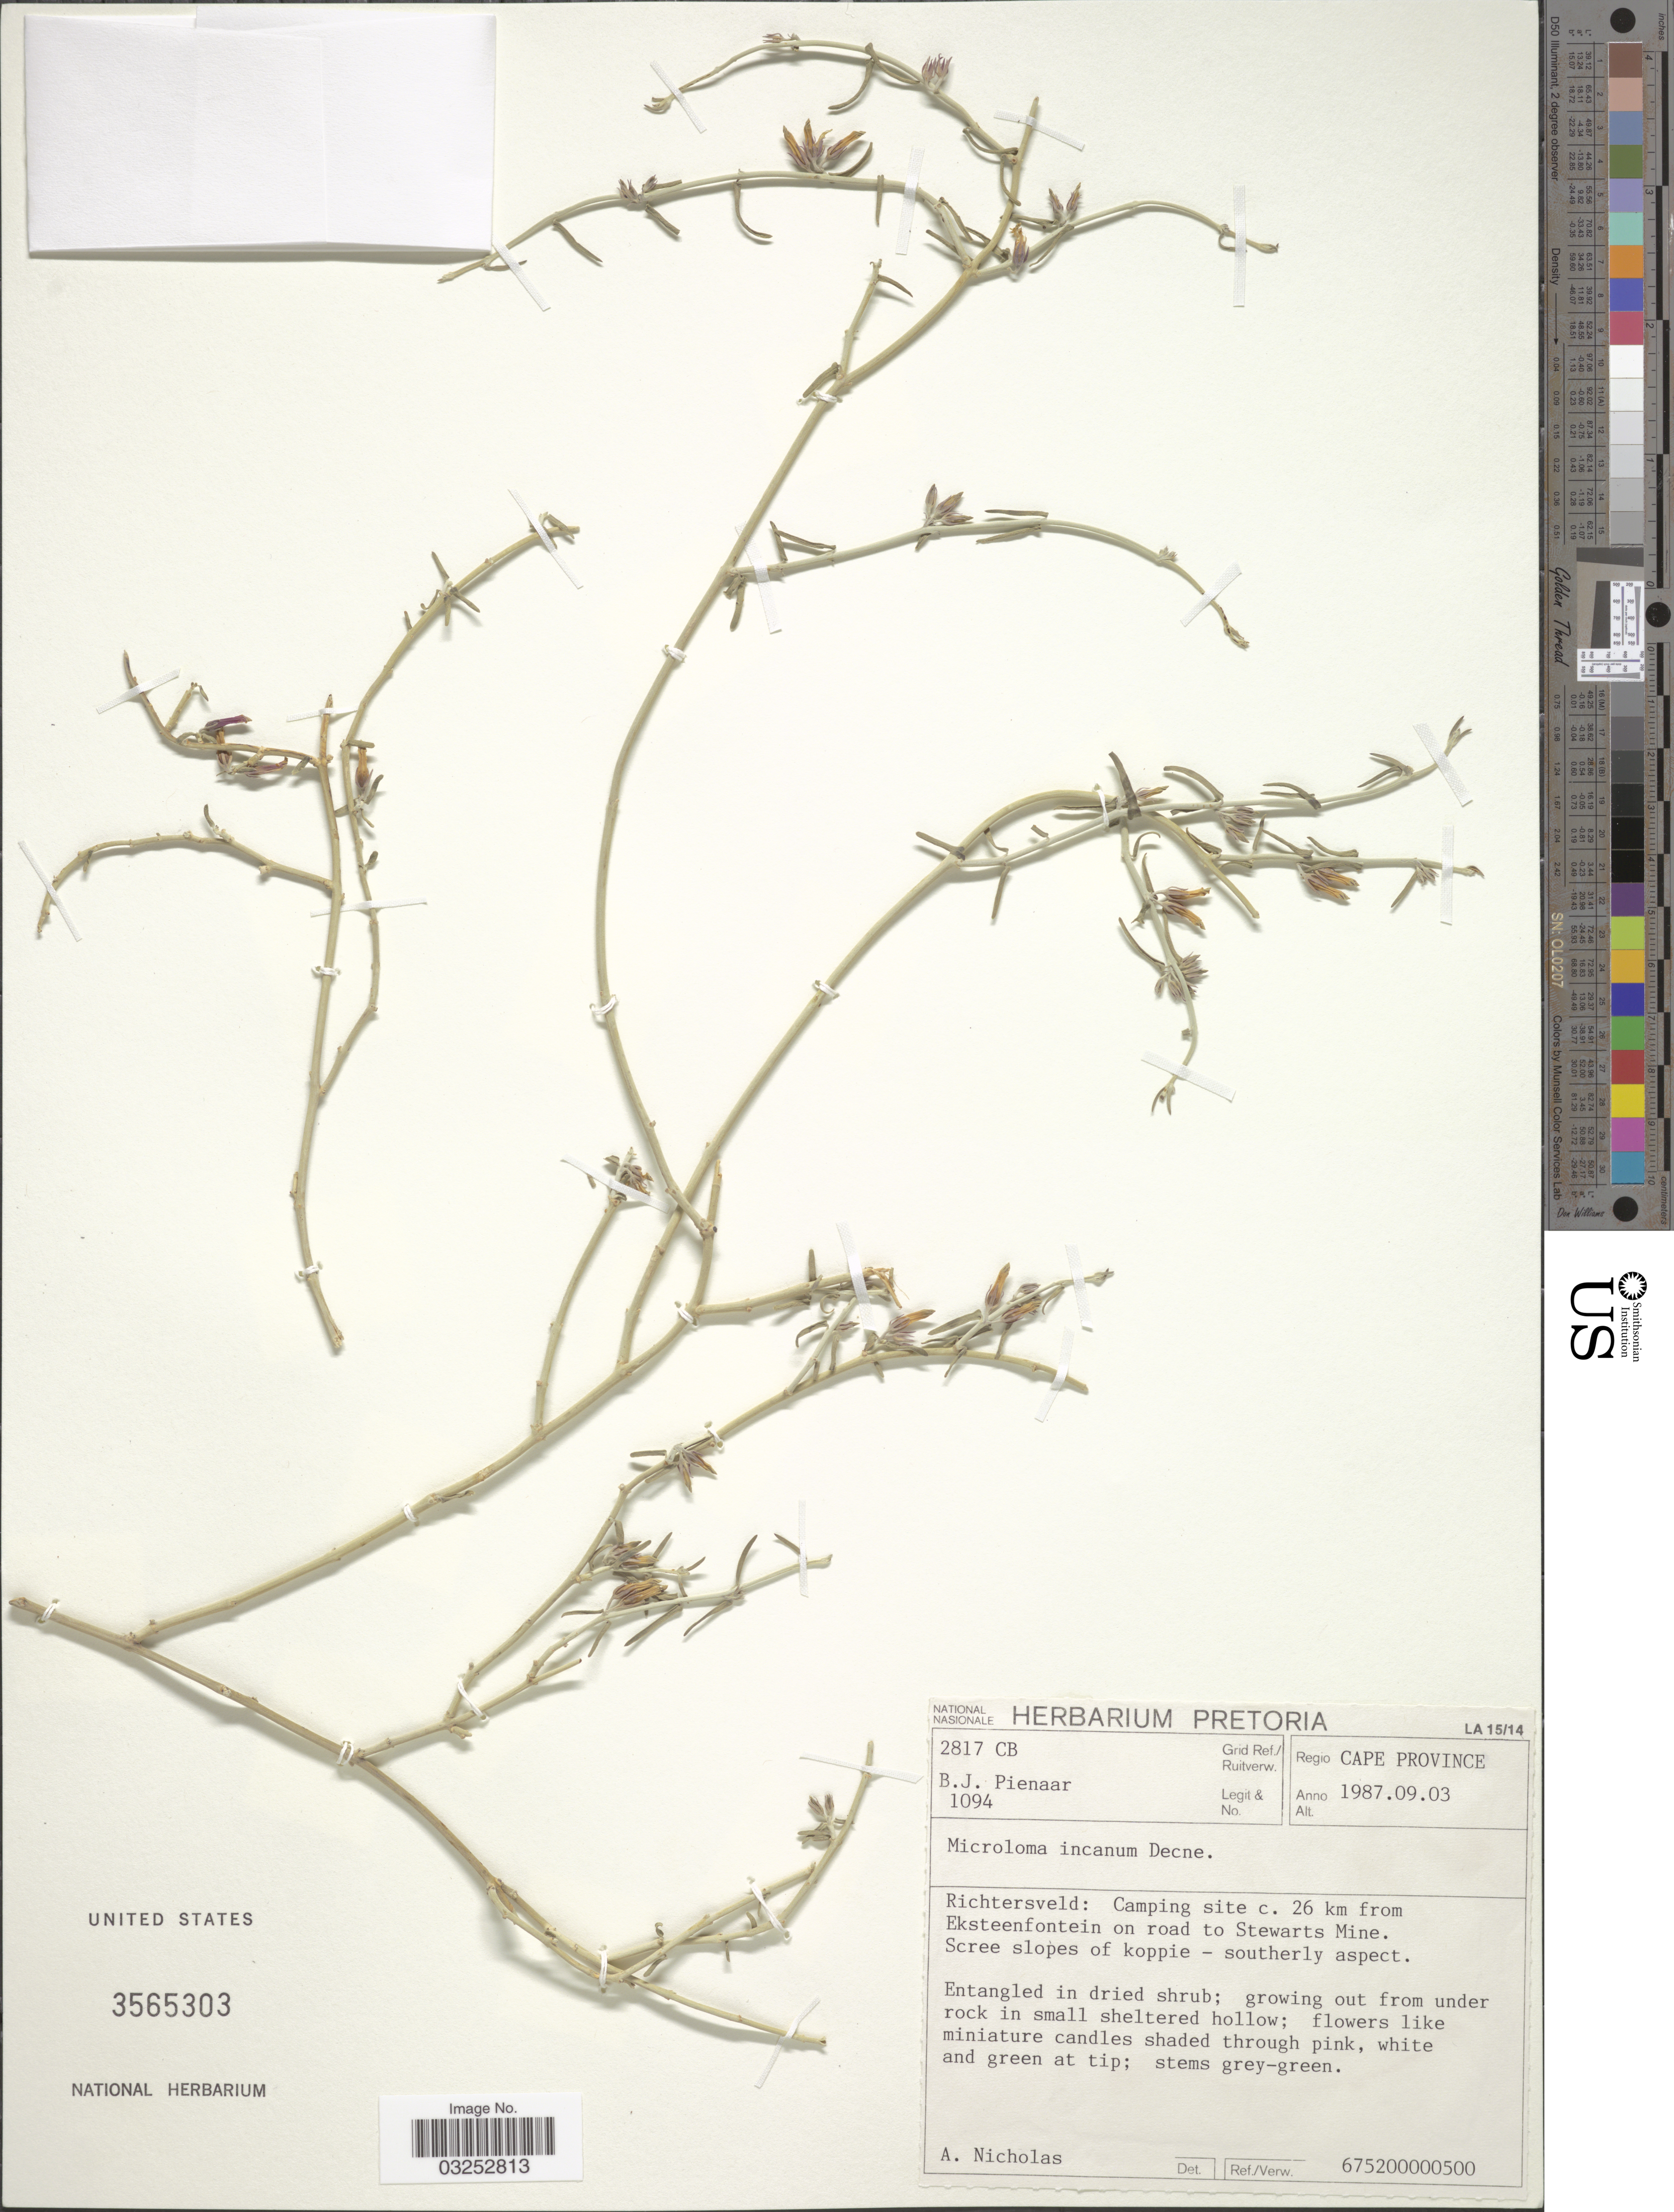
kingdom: Plantae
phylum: Tracheophyta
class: Magnoliopsida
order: Gentianales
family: Apocynaceae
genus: Microloma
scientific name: Microloma incanum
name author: Decne.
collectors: B. Pienaar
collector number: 1094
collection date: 1987-09-03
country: South Africa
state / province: Northern Cape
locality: Regio Cape Province, Grid Ref./Ruitverw. 2817 CB, Richtersveld: Camping site c. 26 km from Eksteenfontein on road to Stewarts Mine, Southerly aspect.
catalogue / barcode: US 3565303